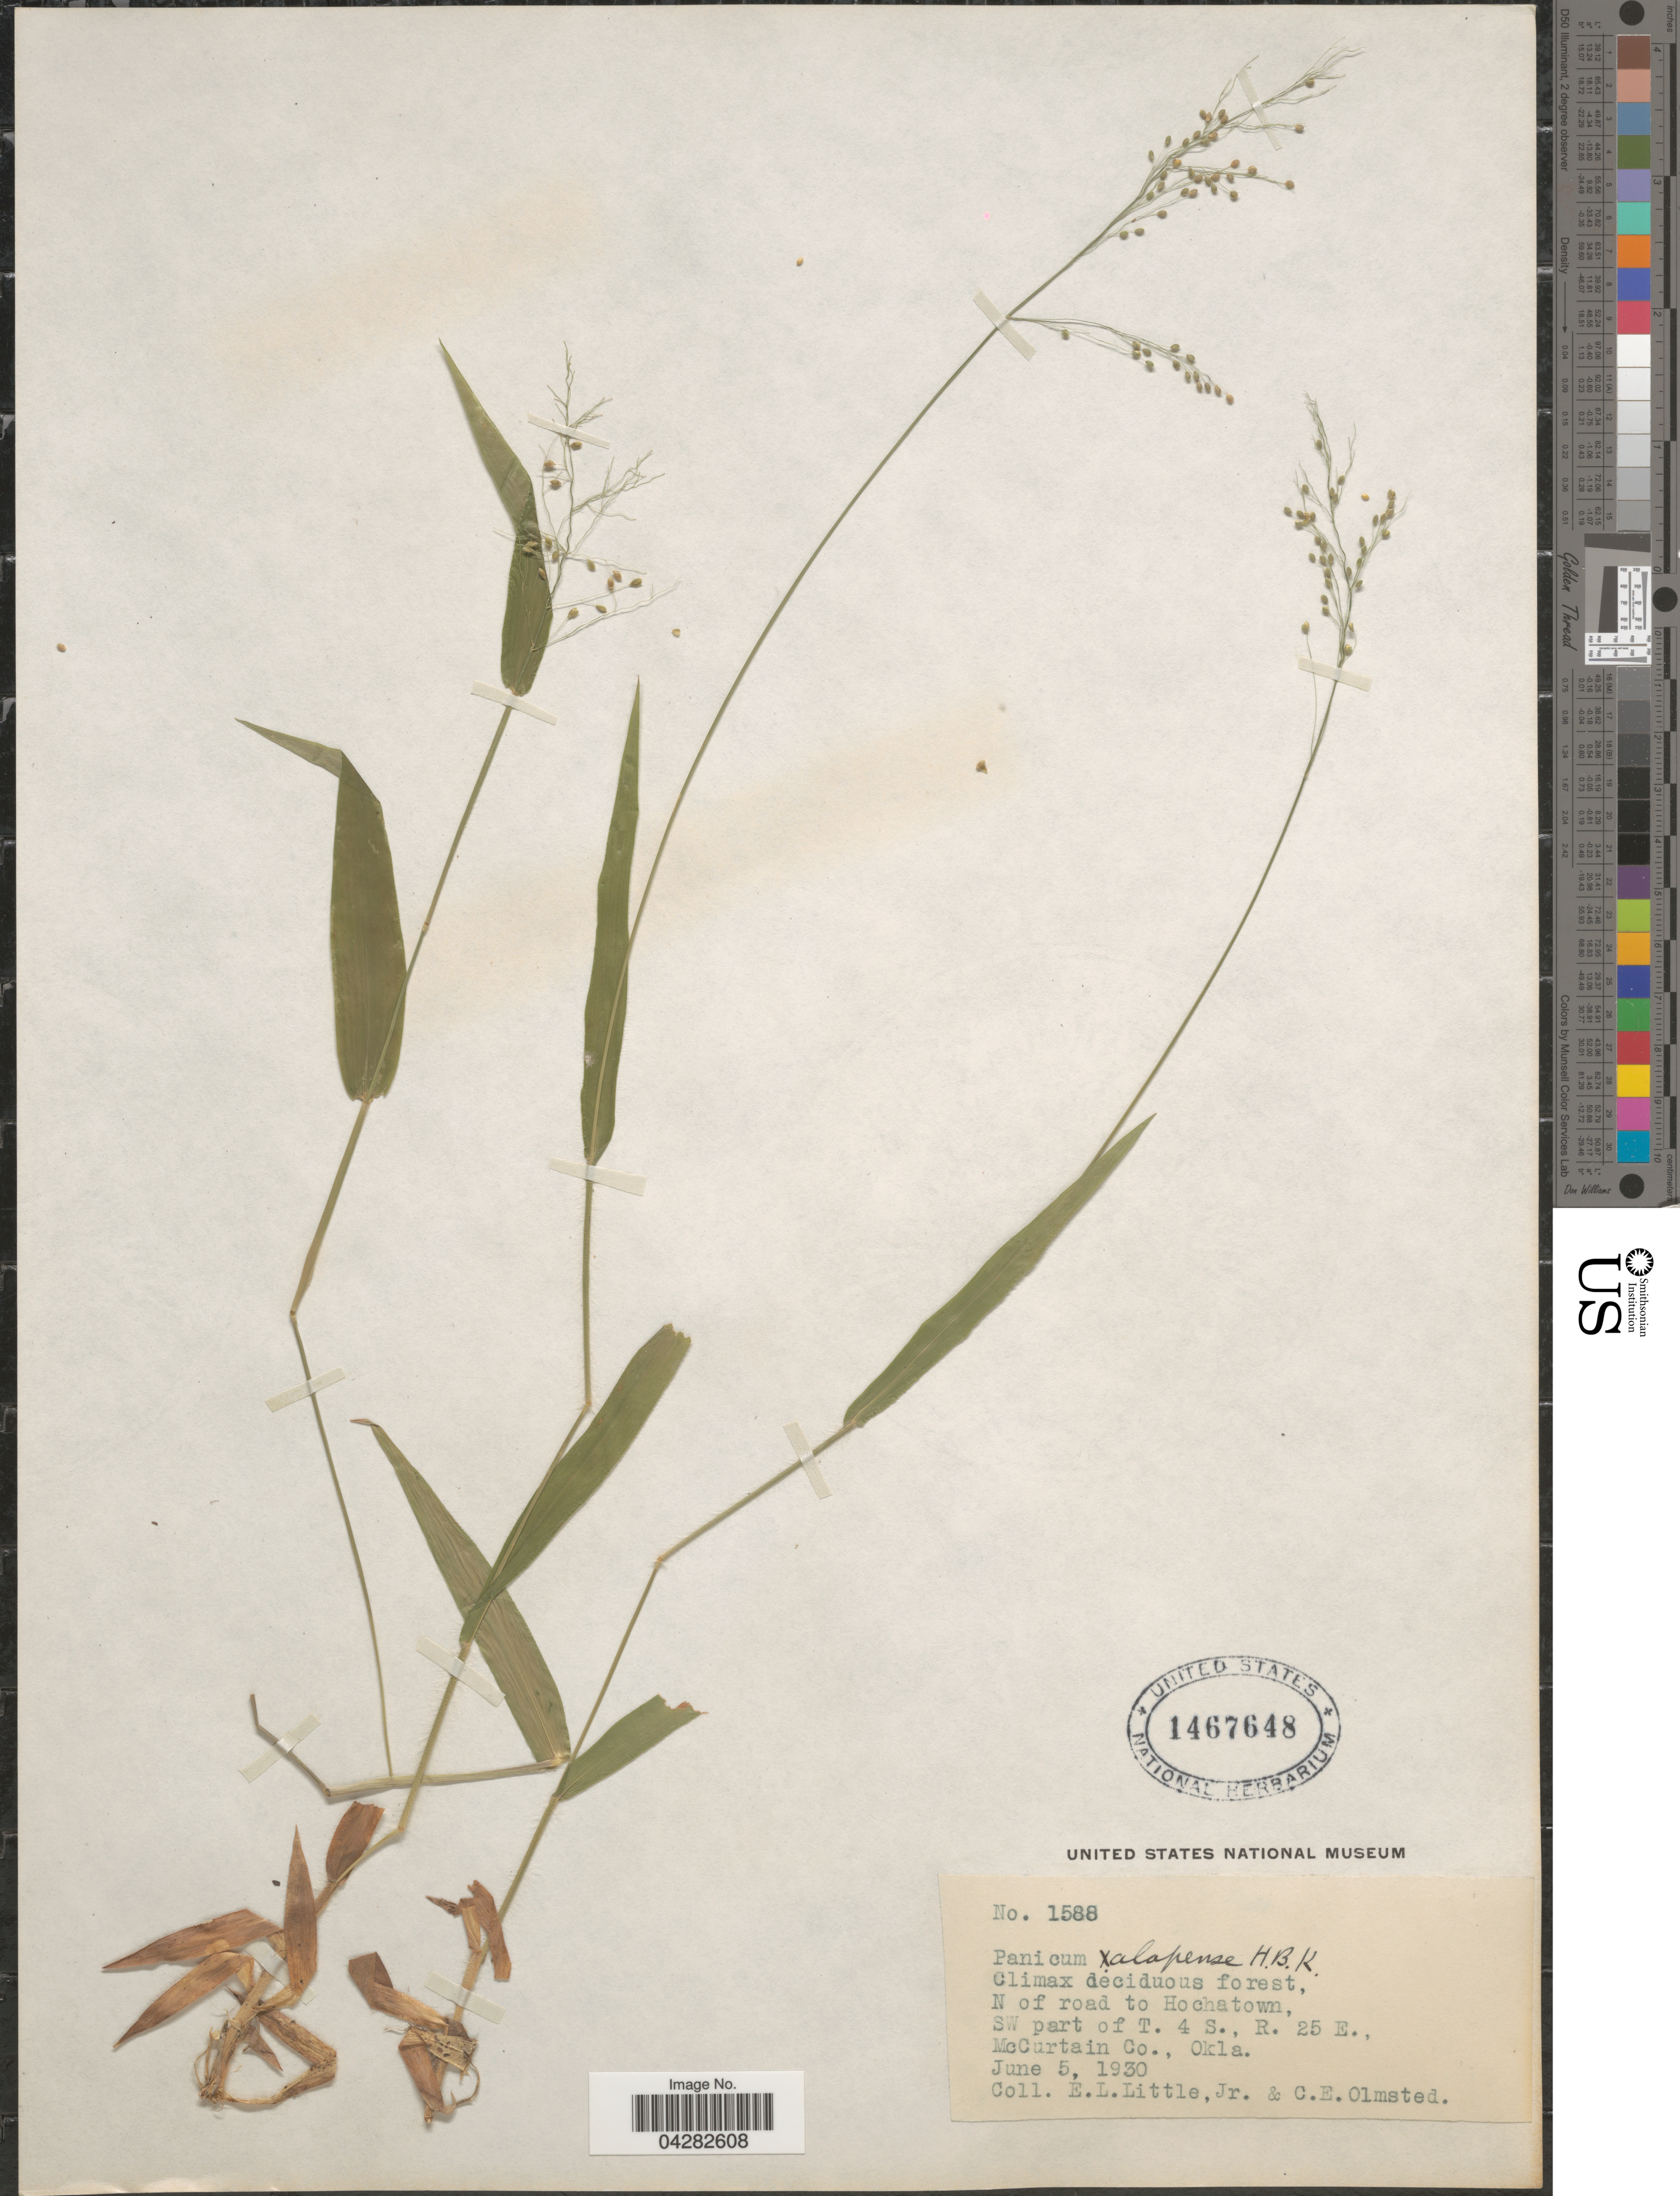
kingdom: Plantae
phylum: Tracheophyta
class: Liliopsida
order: Poales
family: Poaceae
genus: Dichanthelium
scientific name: Dichanthelium laxiflorum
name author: (Lam.) Gould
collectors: E. L. Little & C. Olmsted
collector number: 1588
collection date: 1930-06-05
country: United States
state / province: Oklahoma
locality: N of road to Hochatown, SW part of T. 4 S., R. 25 E., McCurtain Co.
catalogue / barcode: US 1467648